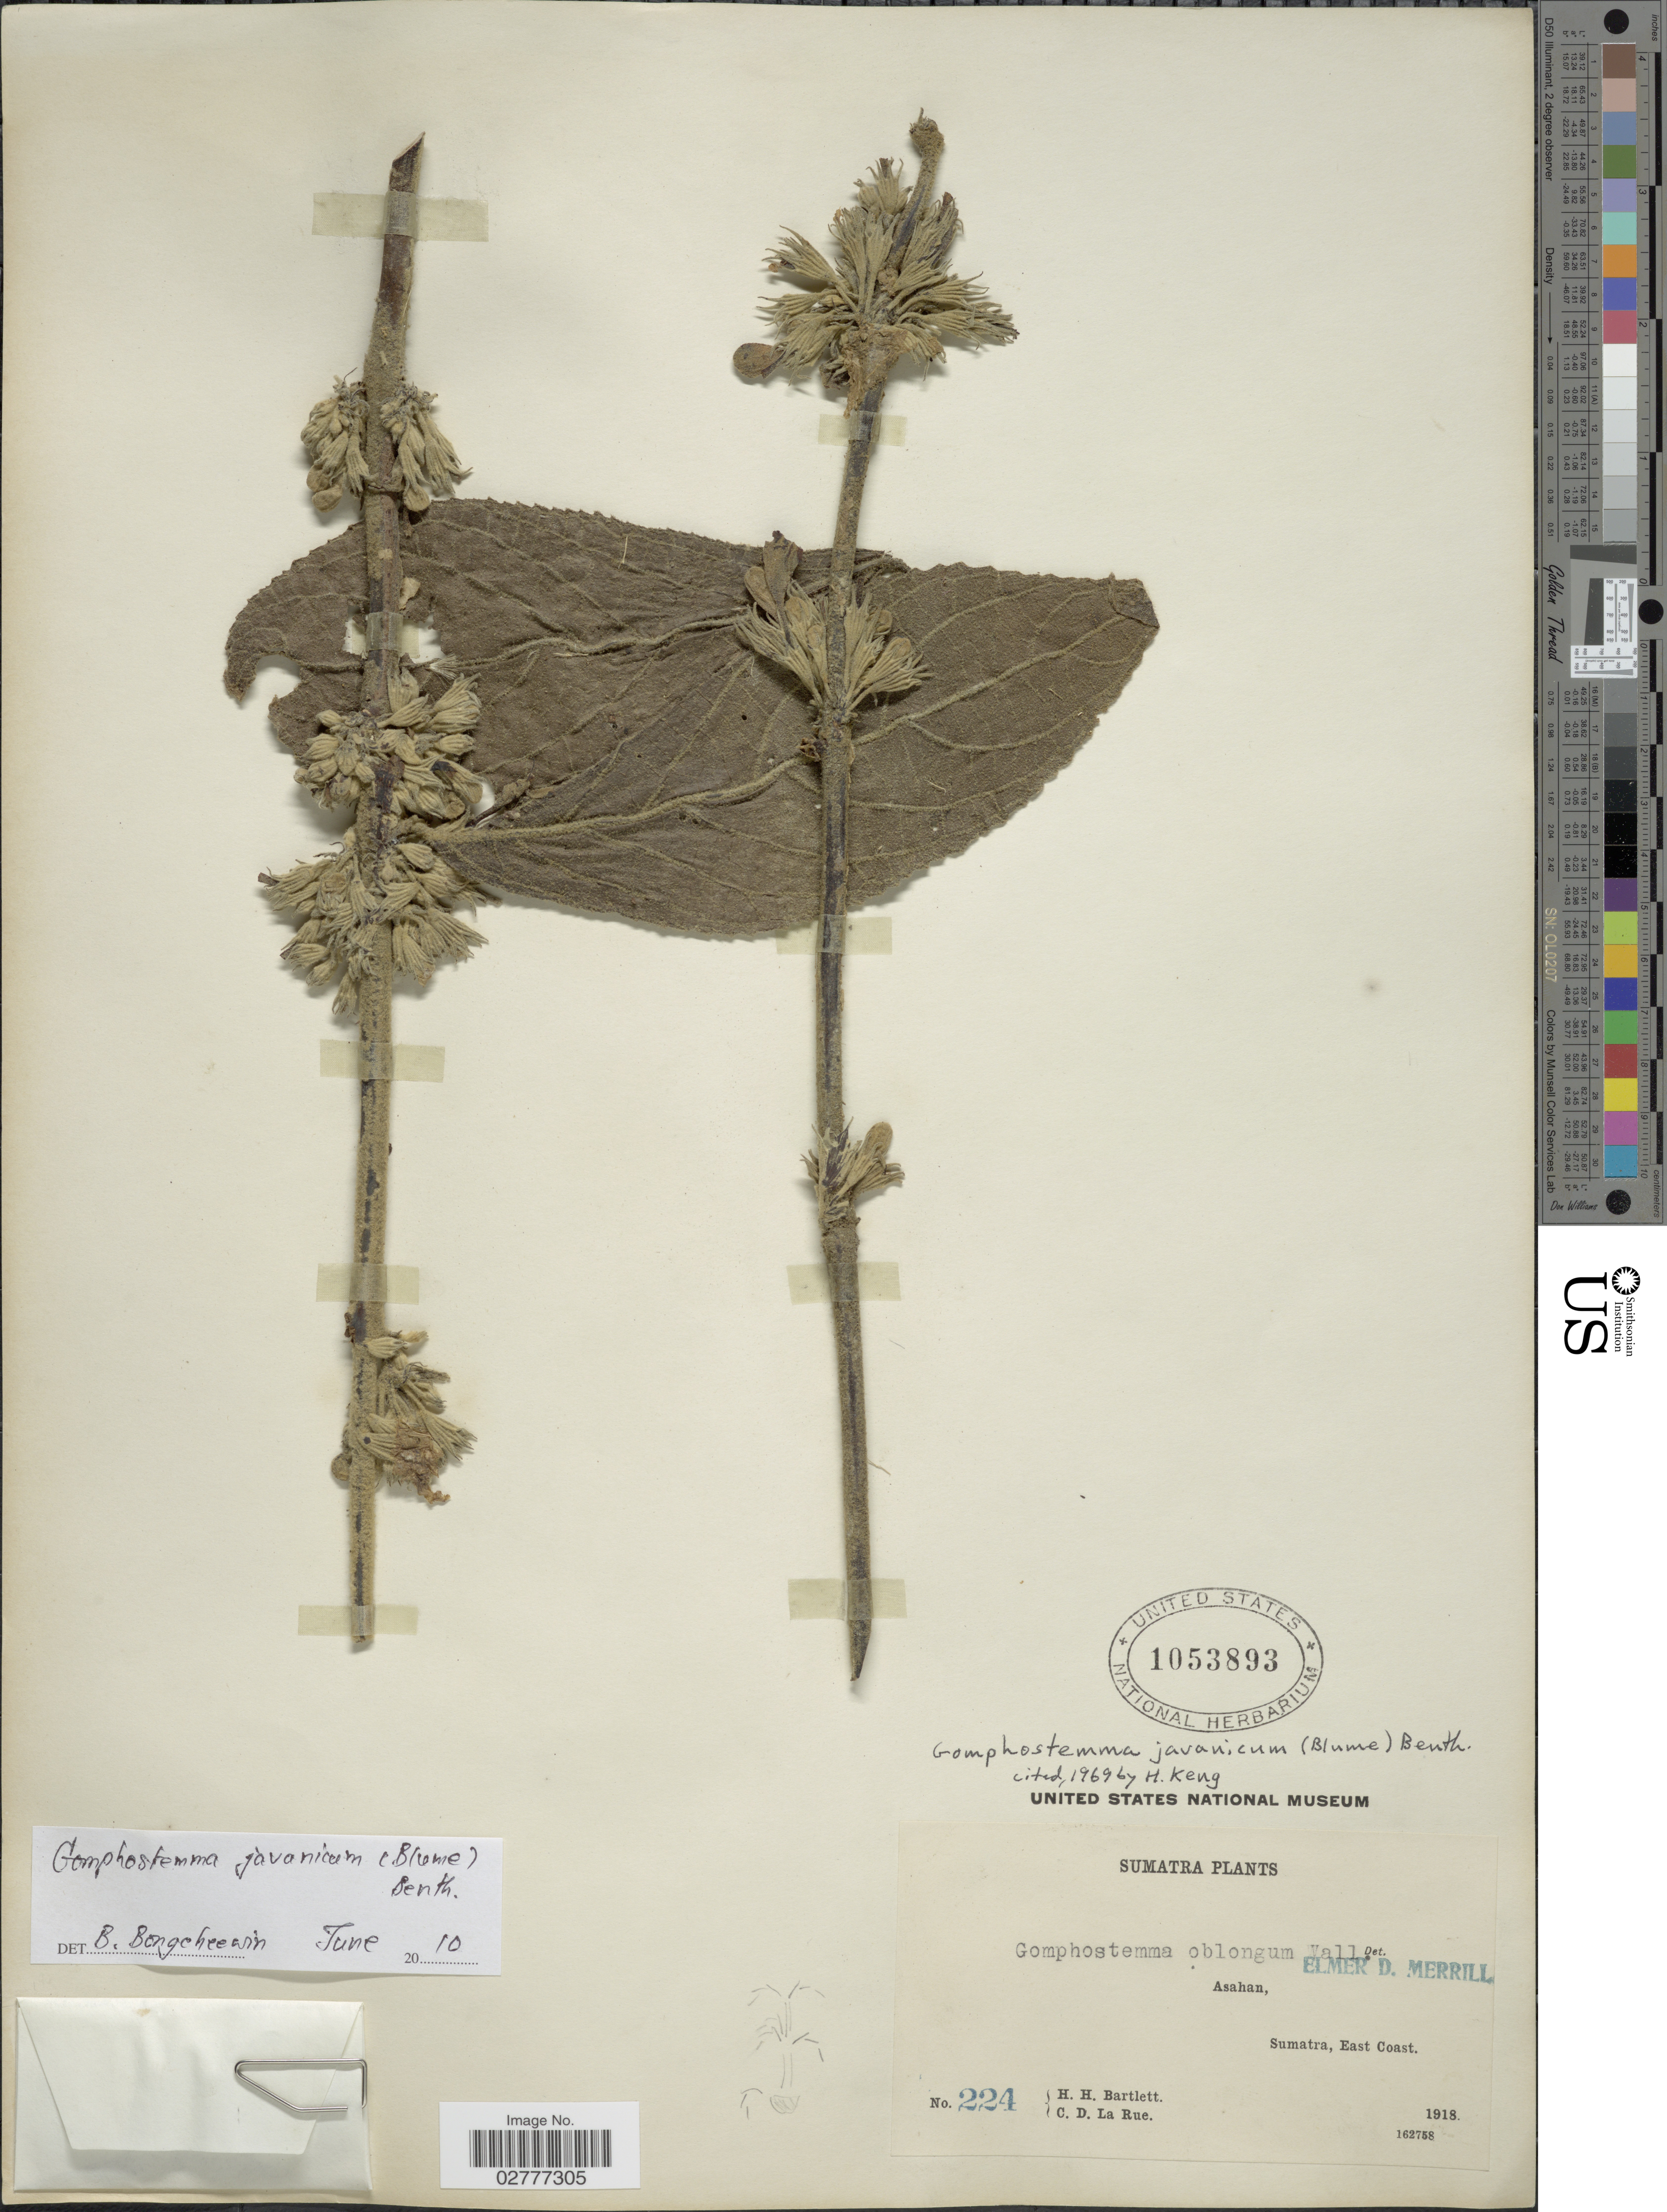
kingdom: Plantae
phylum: Tracheophyta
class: Magnoliopsida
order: Lamiales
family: Lamiaceae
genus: Gomphostemma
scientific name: Gomphostemma javanicum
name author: (Blume) Benth.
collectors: H. H. Bartlett & C. La Rue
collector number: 224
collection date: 1918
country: Indonesia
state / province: Sumatra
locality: Asahan, East Coast.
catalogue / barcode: US 1053893